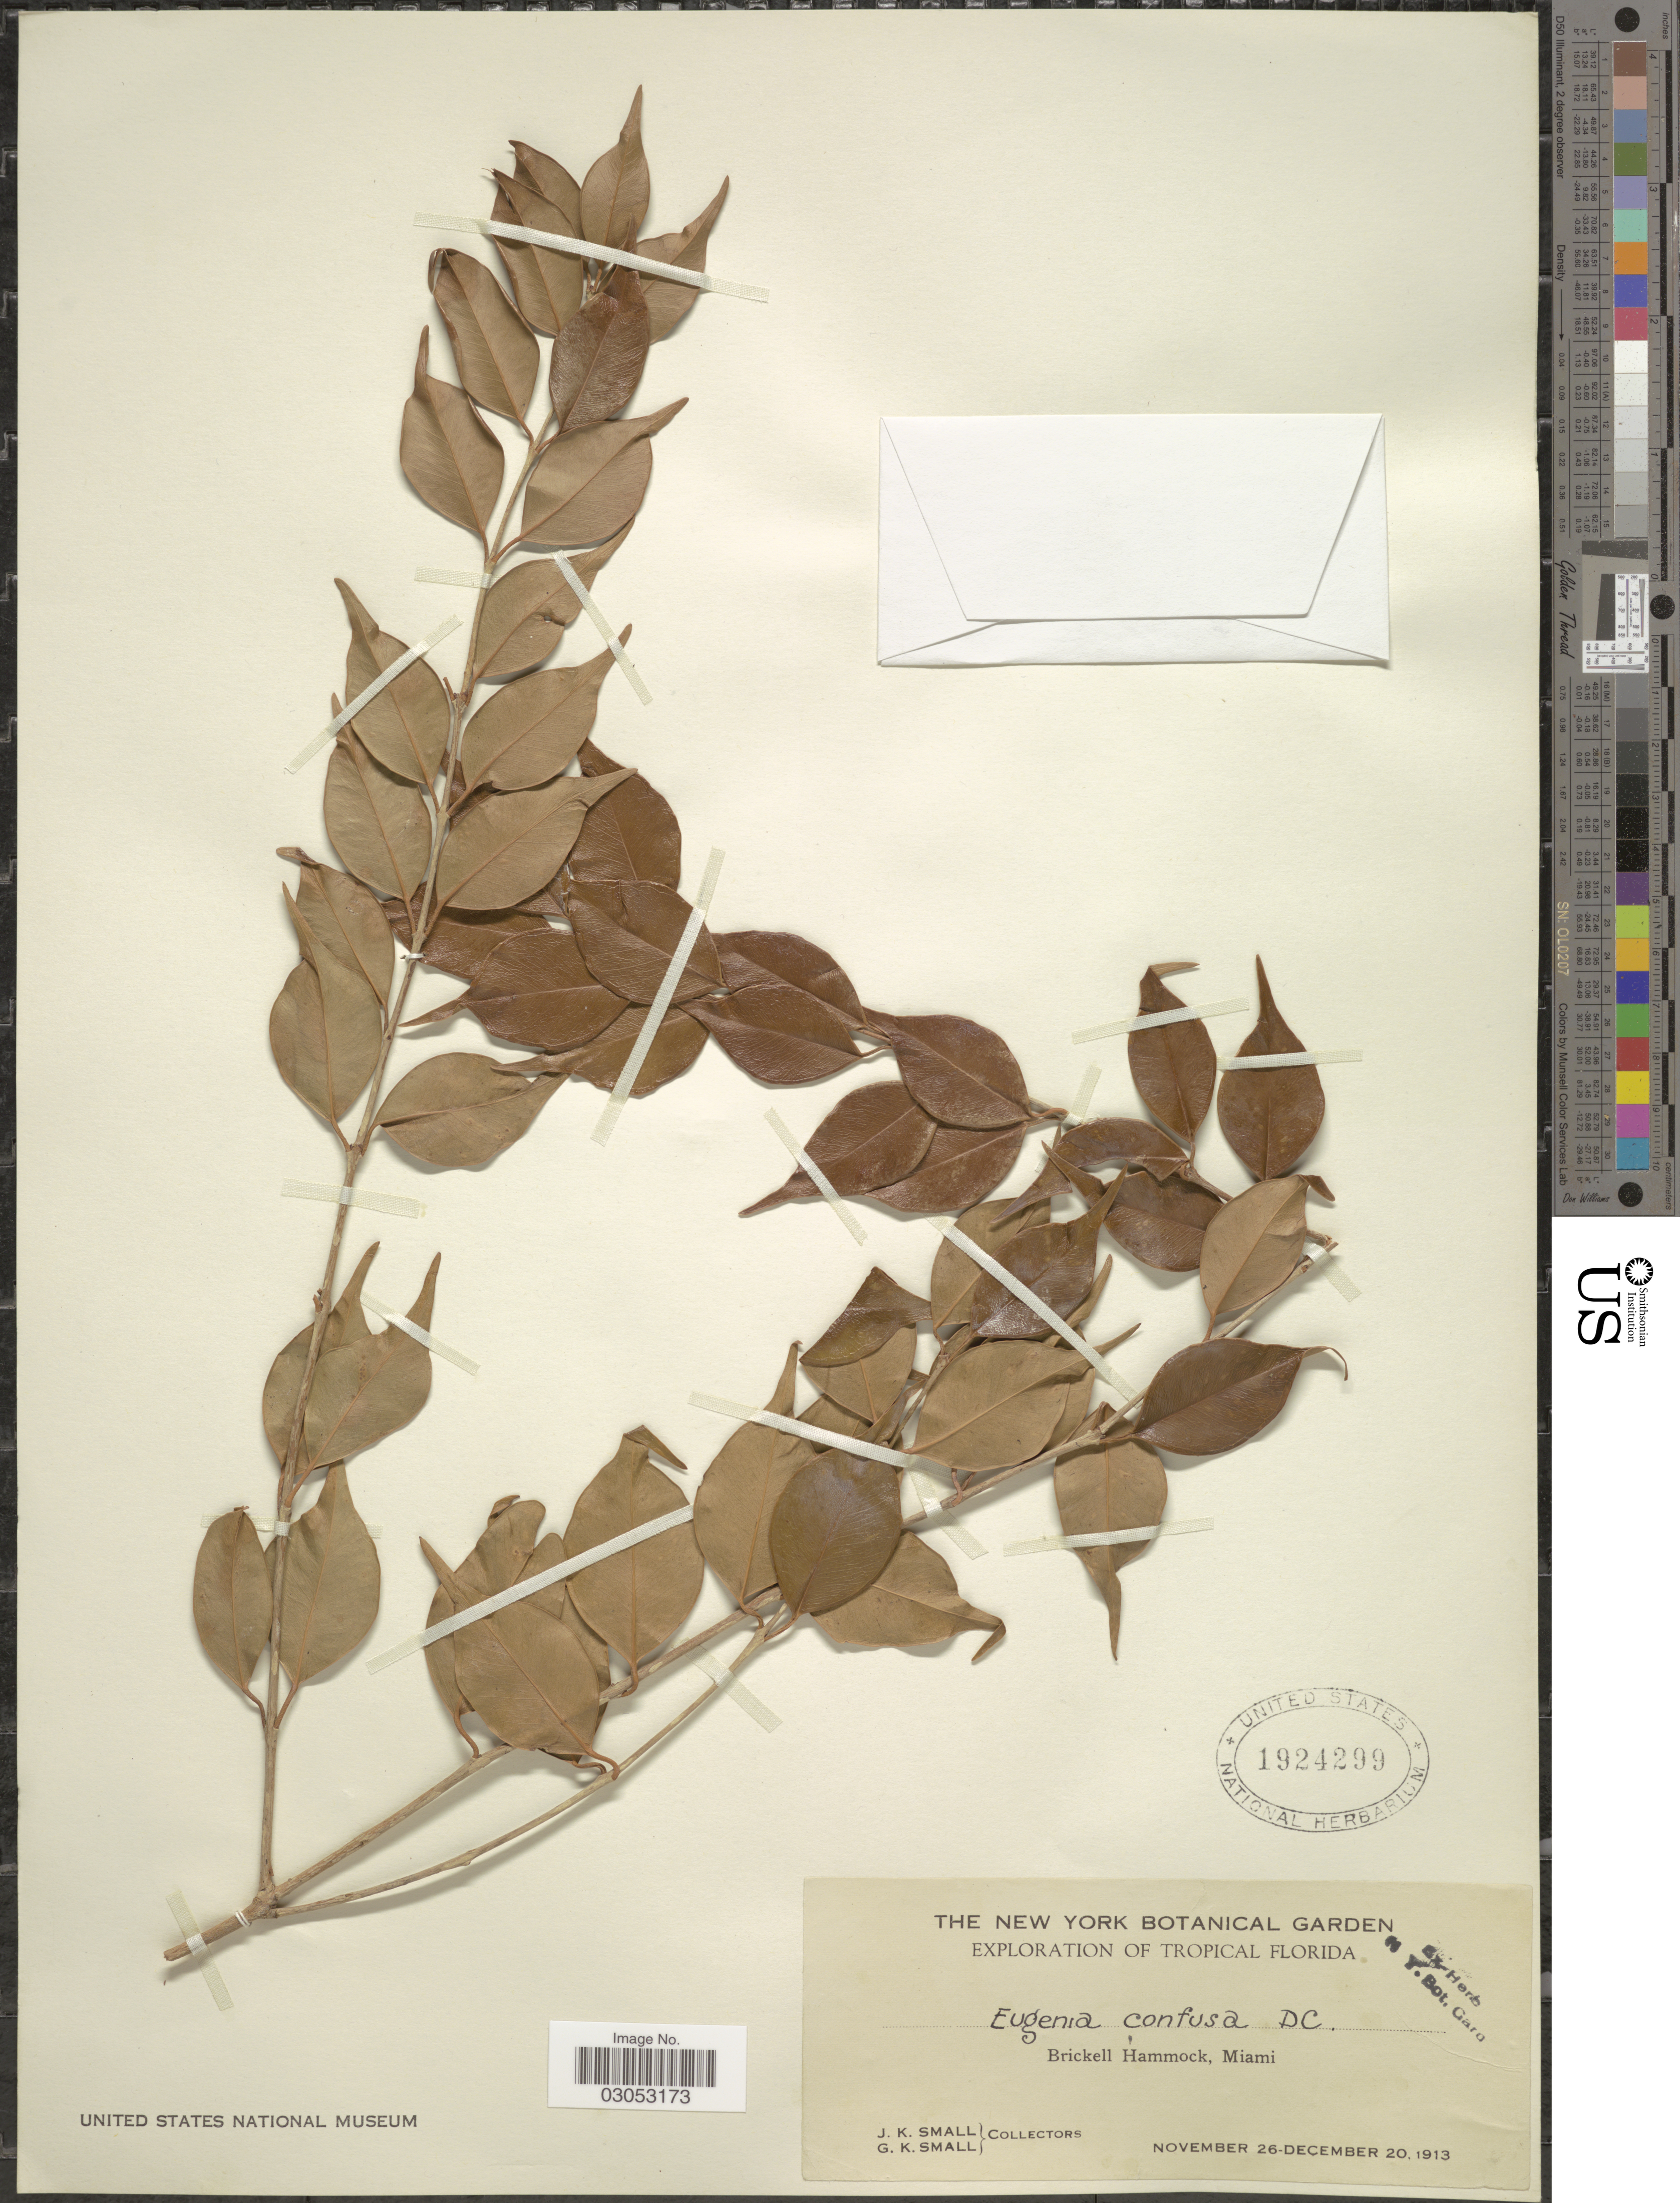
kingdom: Plantae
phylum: Tracheophyta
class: Magnoliopsida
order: Myrtales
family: Myrtaceae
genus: Eugenia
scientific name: Eugenia confusa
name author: DC.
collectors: J. K. Small & G. K. Small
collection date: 1913-11-26/1913-12-20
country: United States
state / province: Florida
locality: Tropical Florida, Brickell Hammock, Miami.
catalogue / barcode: US 1924299